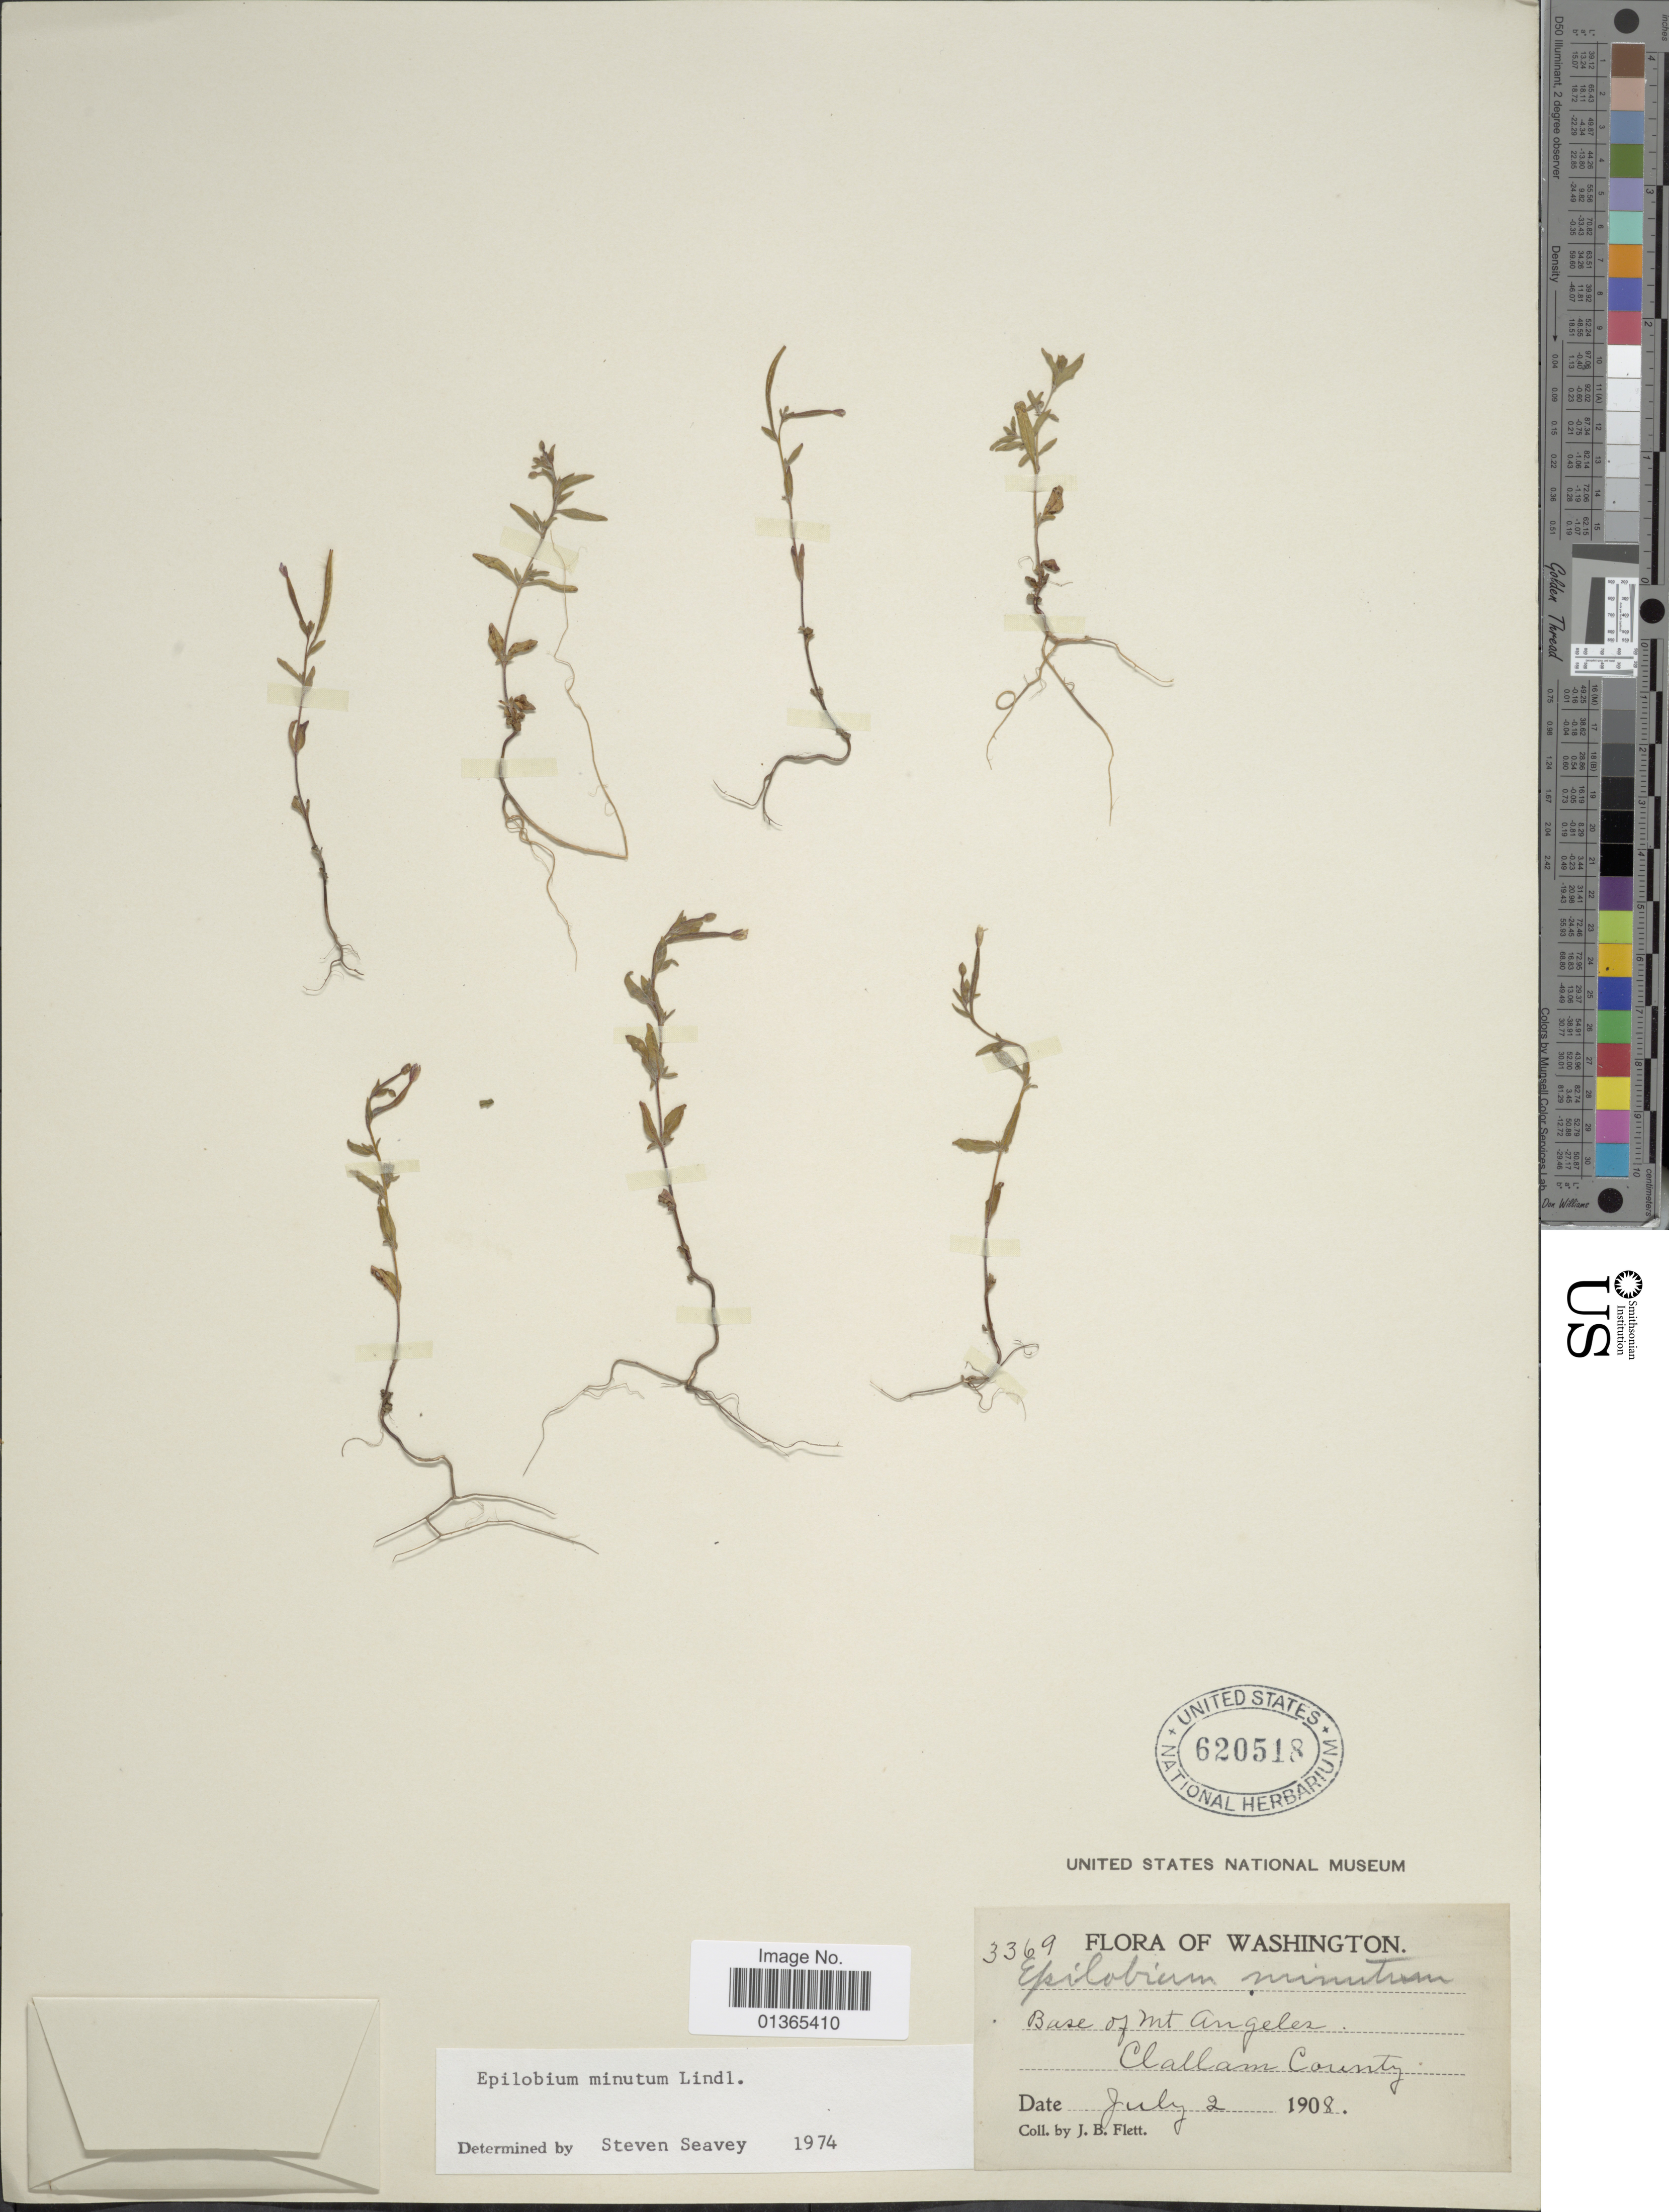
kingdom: Plantae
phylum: Tracheophyta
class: Magnoliopsida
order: Myrtales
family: Onagraceae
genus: Epilobium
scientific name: Epilobium minutum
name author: Lindl. ex Lehm.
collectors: J. Flett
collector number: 3369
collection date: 1908-07-02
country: United States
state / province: Washington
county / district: Clallam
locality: Base of Mt Angeles. Clallam County.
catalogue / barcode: US 620518